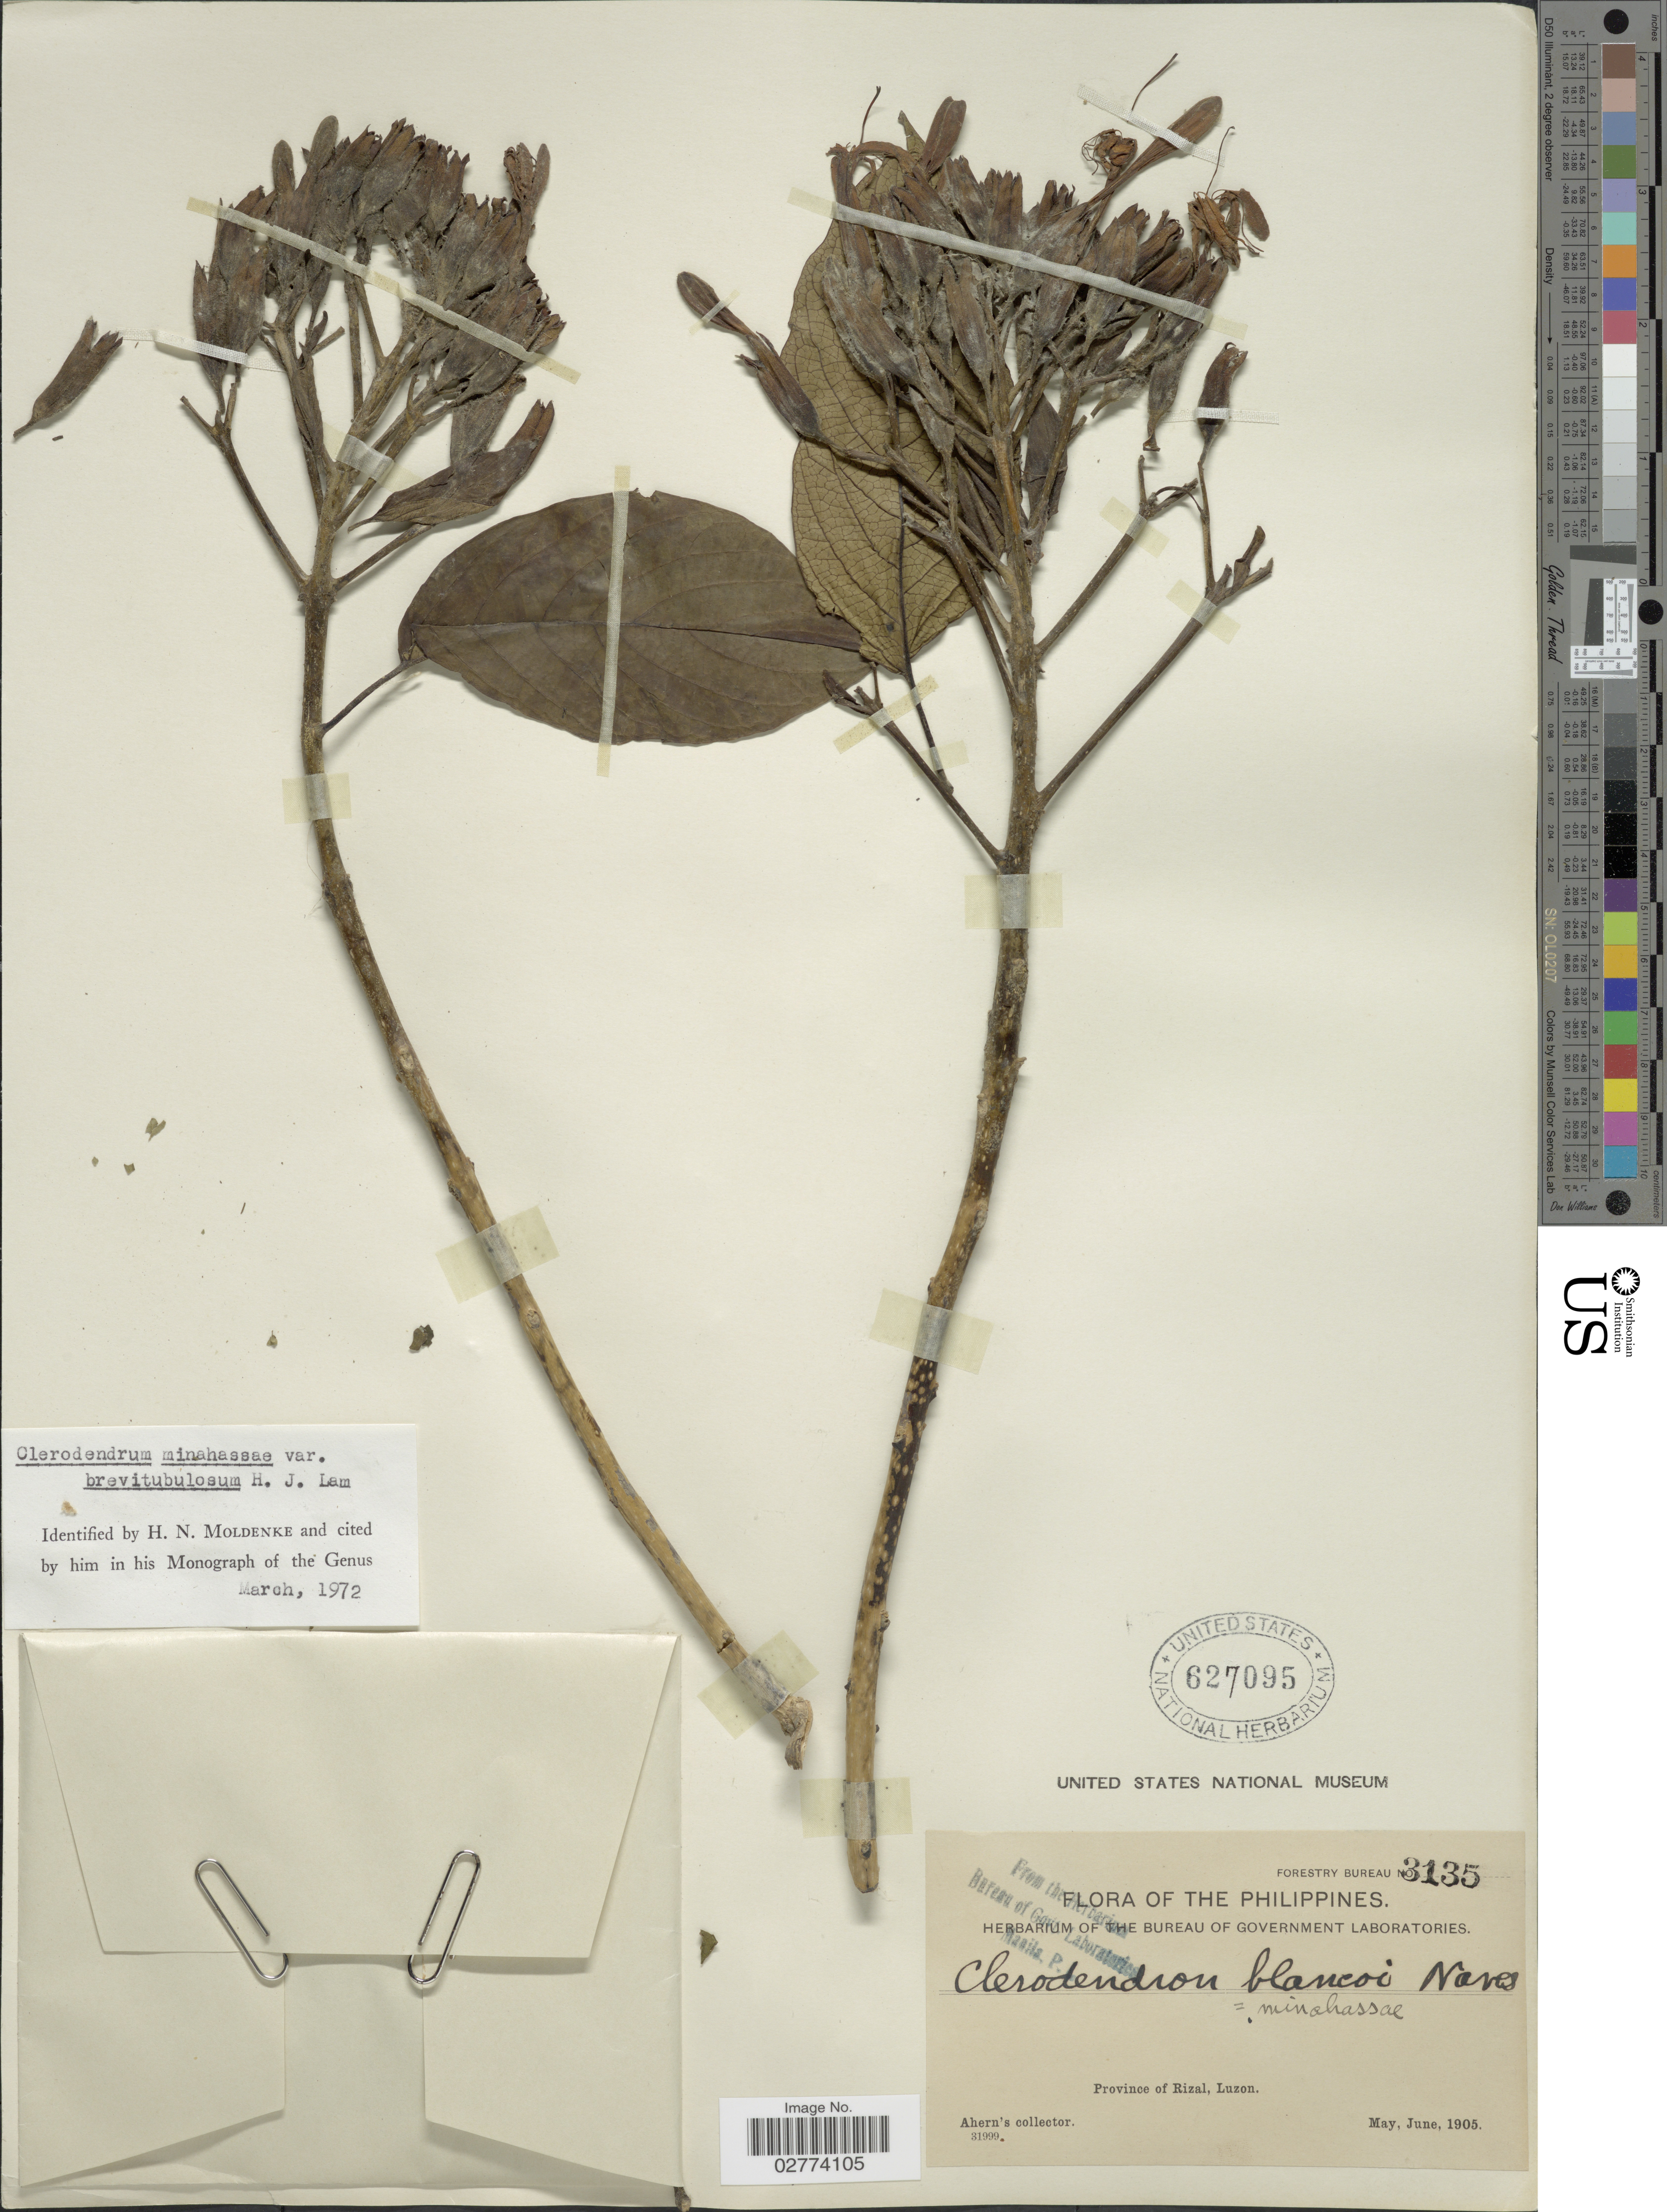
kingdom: Plantae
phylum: Tracheophyta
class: Magnoliopsida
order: Lamiales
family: Lamiaceae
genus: Clerodendrum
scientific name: Clerodendrum minahassae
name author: Teijsm. & Binn.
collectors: Ahern's collector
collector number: Forestry Bureau 3135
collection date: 1905-05/1905-06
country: Philippines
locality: Province of Rizal, Luzon.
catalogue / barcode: US 627095